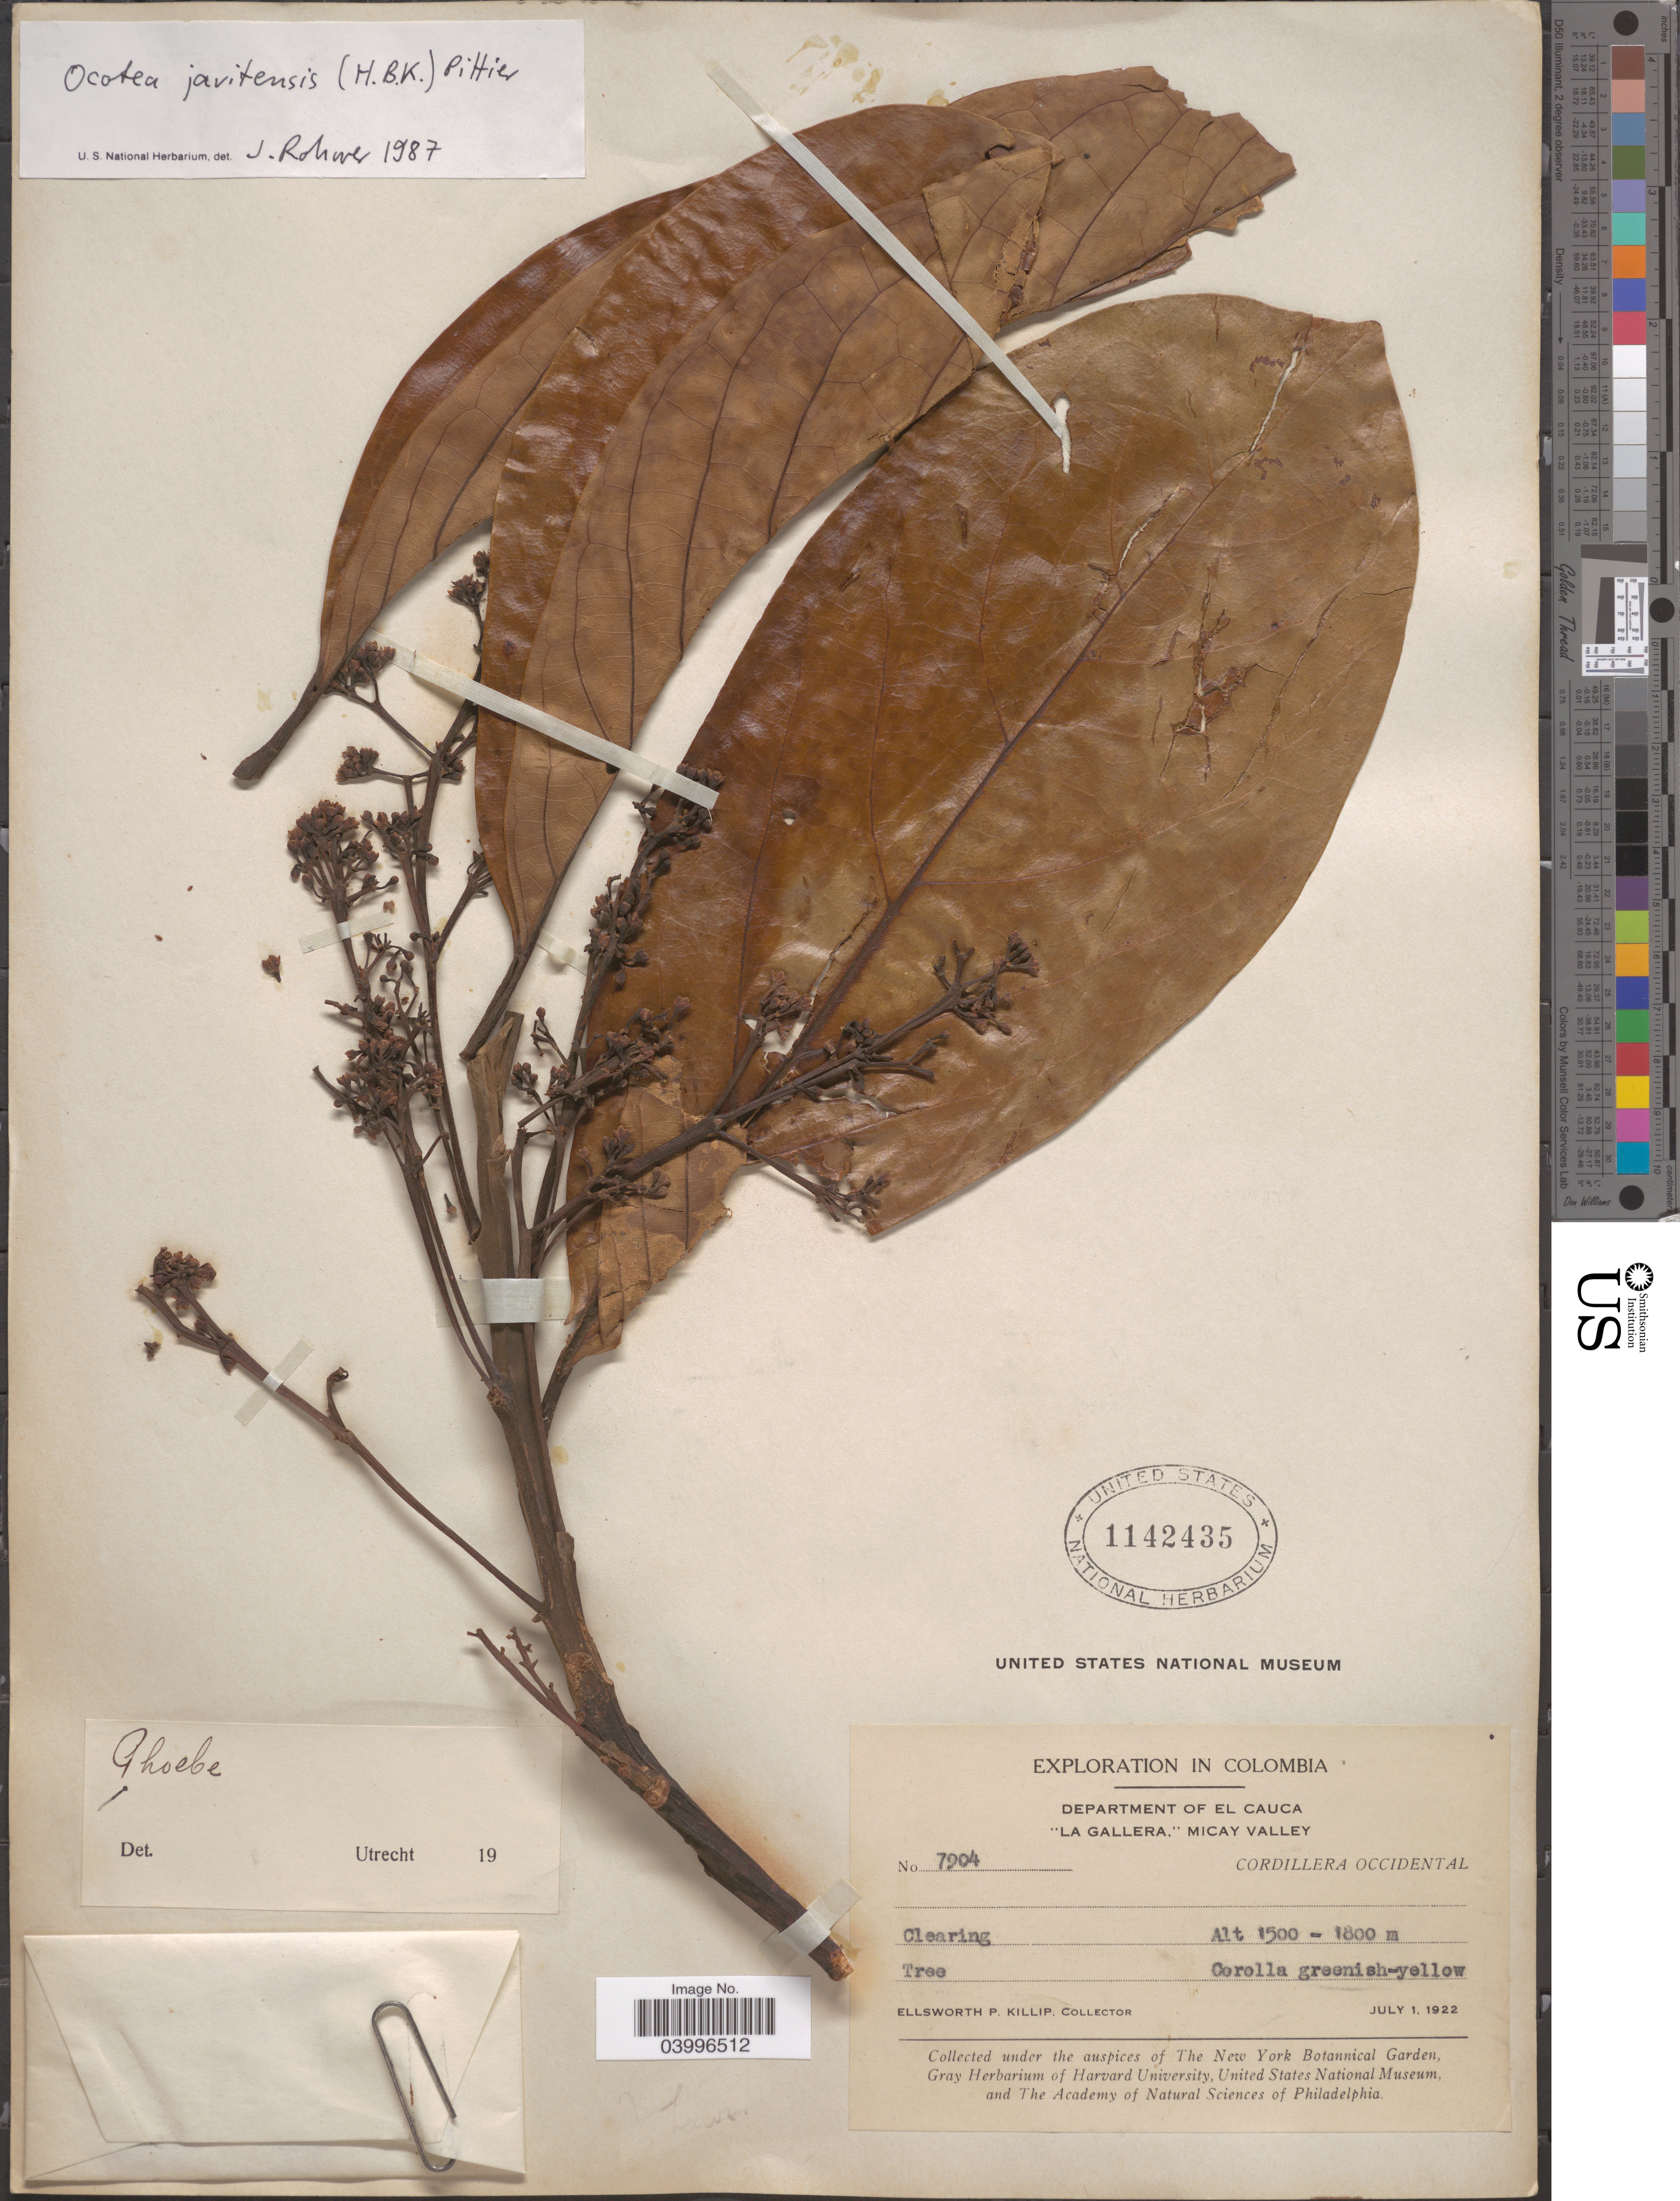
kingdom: Plantae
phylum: Tracheophyta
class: Magnoliopsida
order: Laurales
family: Lauraceae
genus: Ocotea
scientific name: Ocotea javitensis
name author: (Kunth) Pittier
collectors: E. P. Killip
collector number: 7904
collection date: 1922-07-01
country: Colombia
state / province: Cauca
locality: Department of El Cauca. "La Gallera", Micay Valley. Cordillera Occidental.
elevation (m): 1500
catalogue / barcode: US 1142435